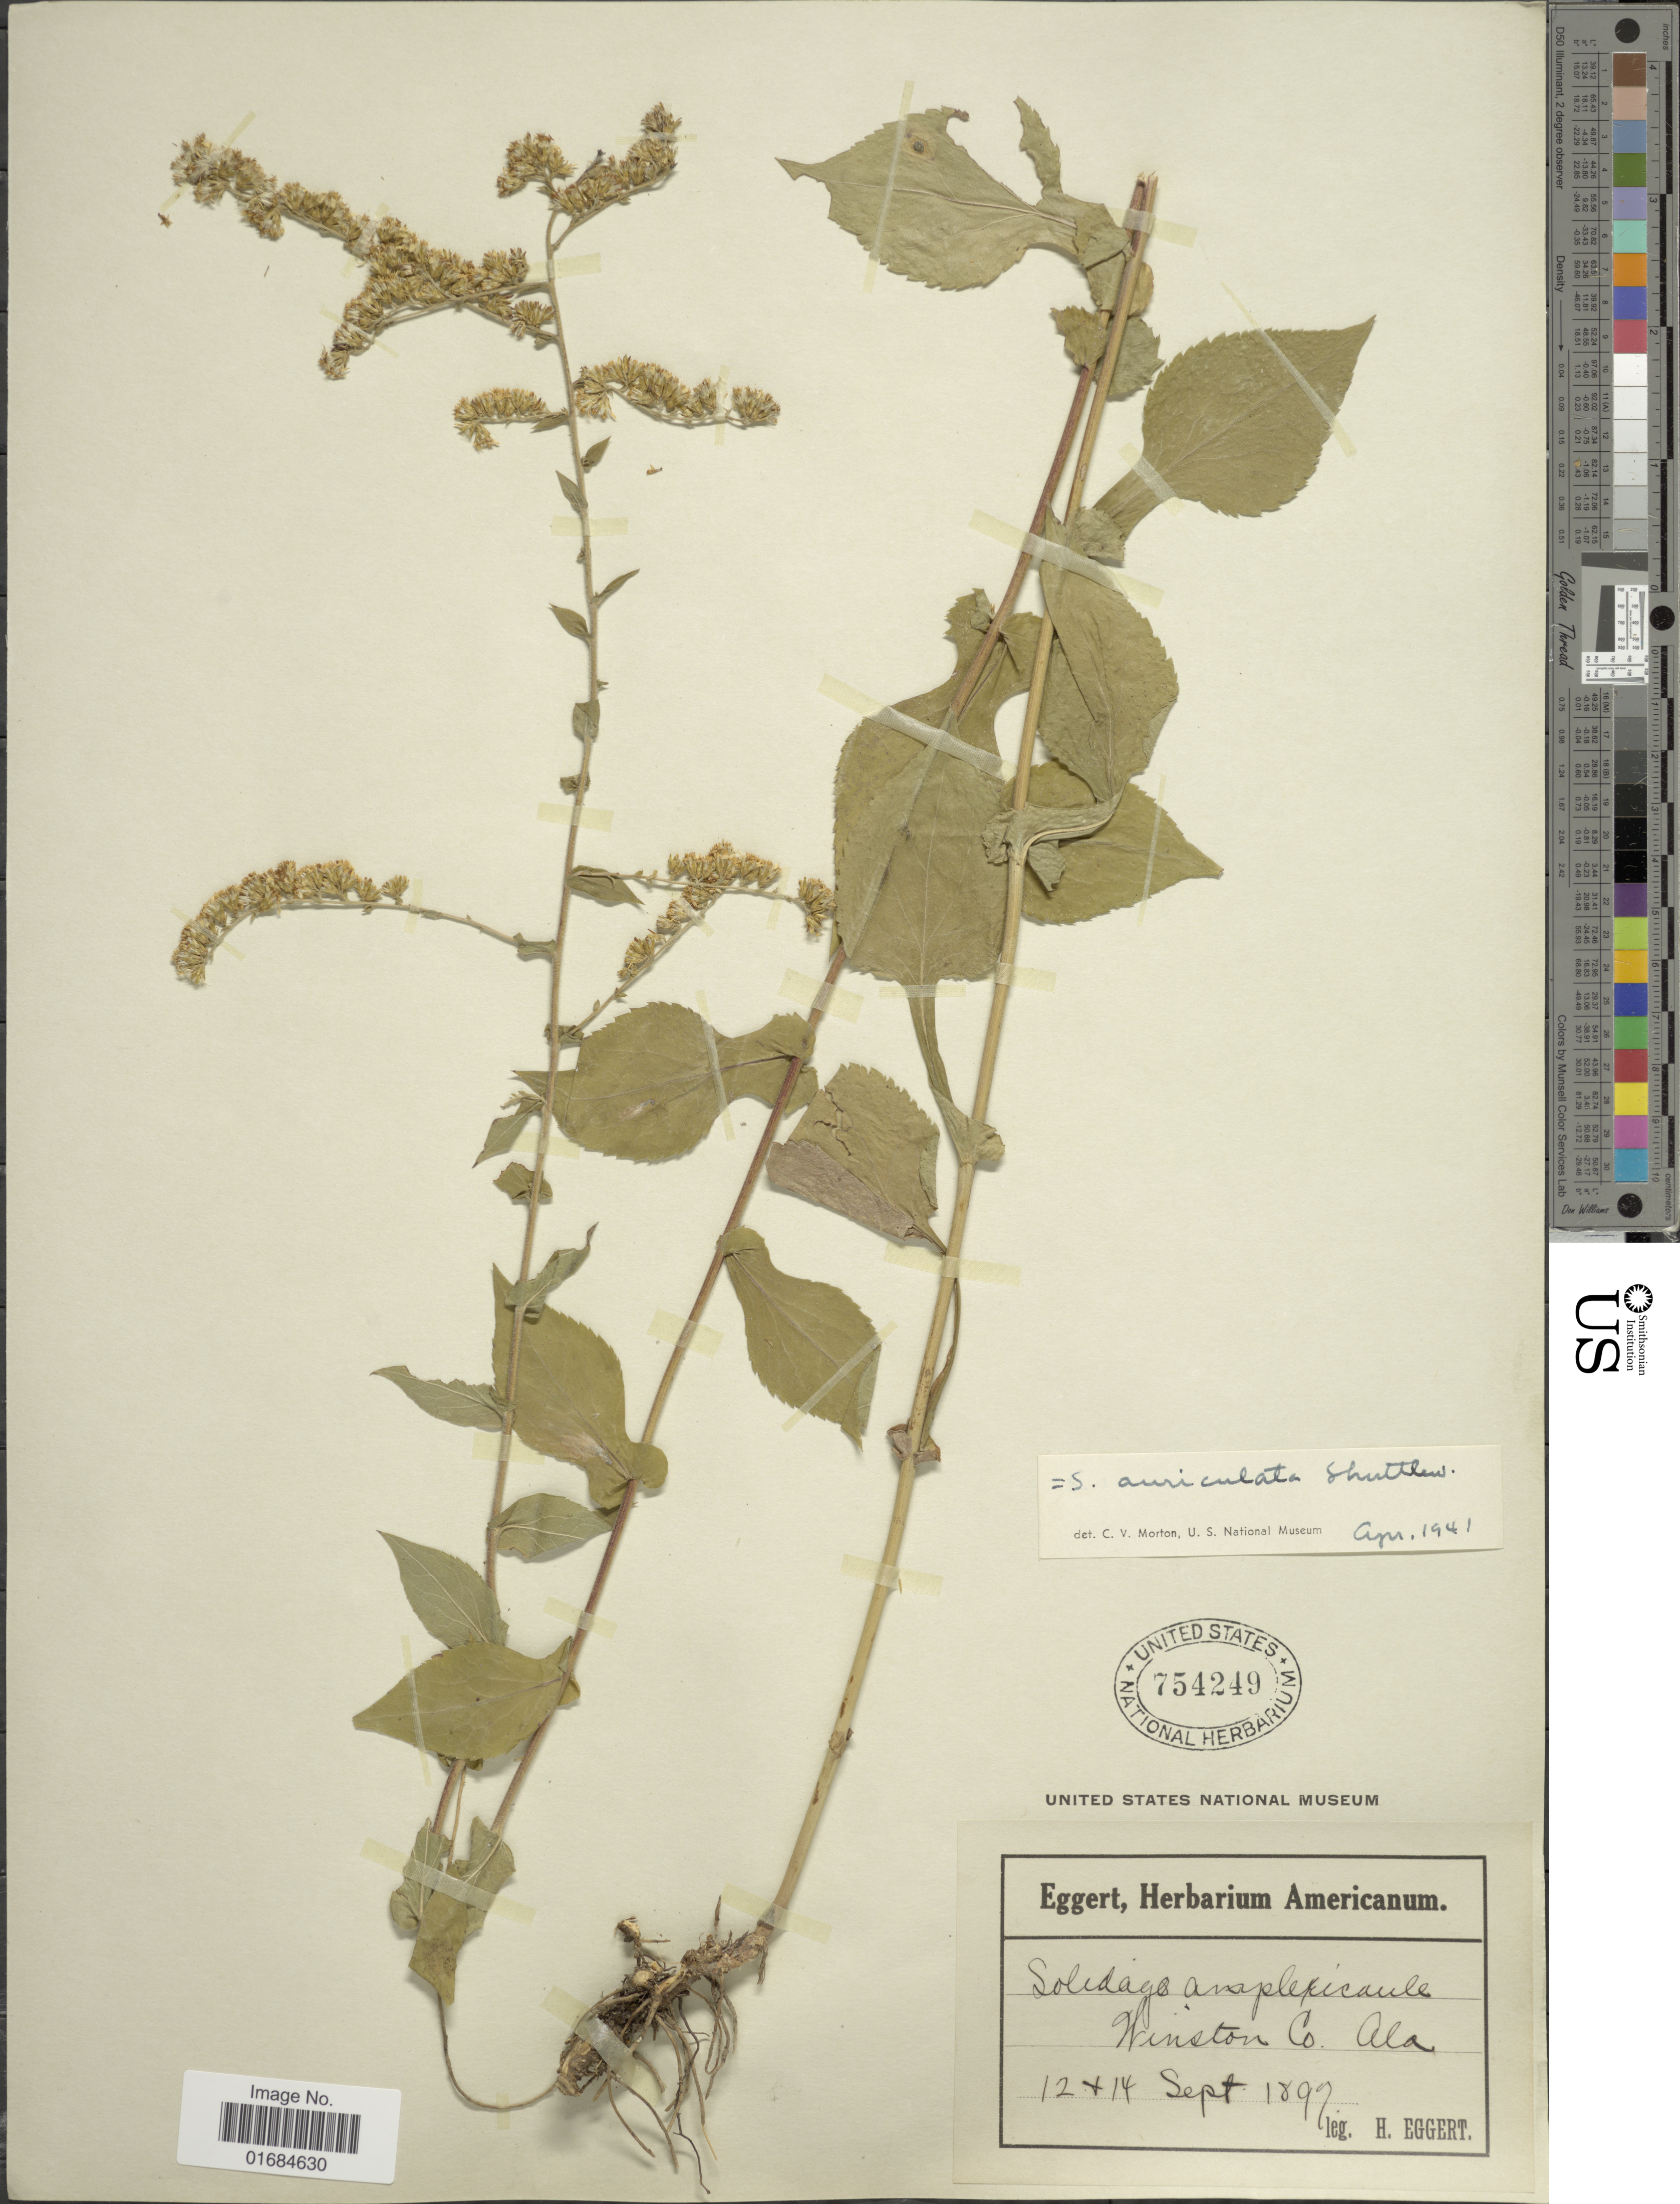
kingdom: Plantae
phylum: Tracheophyta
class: Magnoliopsida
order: Asterales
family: Asteraceae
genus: Solidago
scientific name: Solidago auriculata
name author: Shuttlew. ex S.F. Blake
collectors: H. Eggert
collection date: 1897-09-12/1897-09-14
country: United States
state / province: Alabama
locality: Winston Co.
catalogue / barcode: US 754249